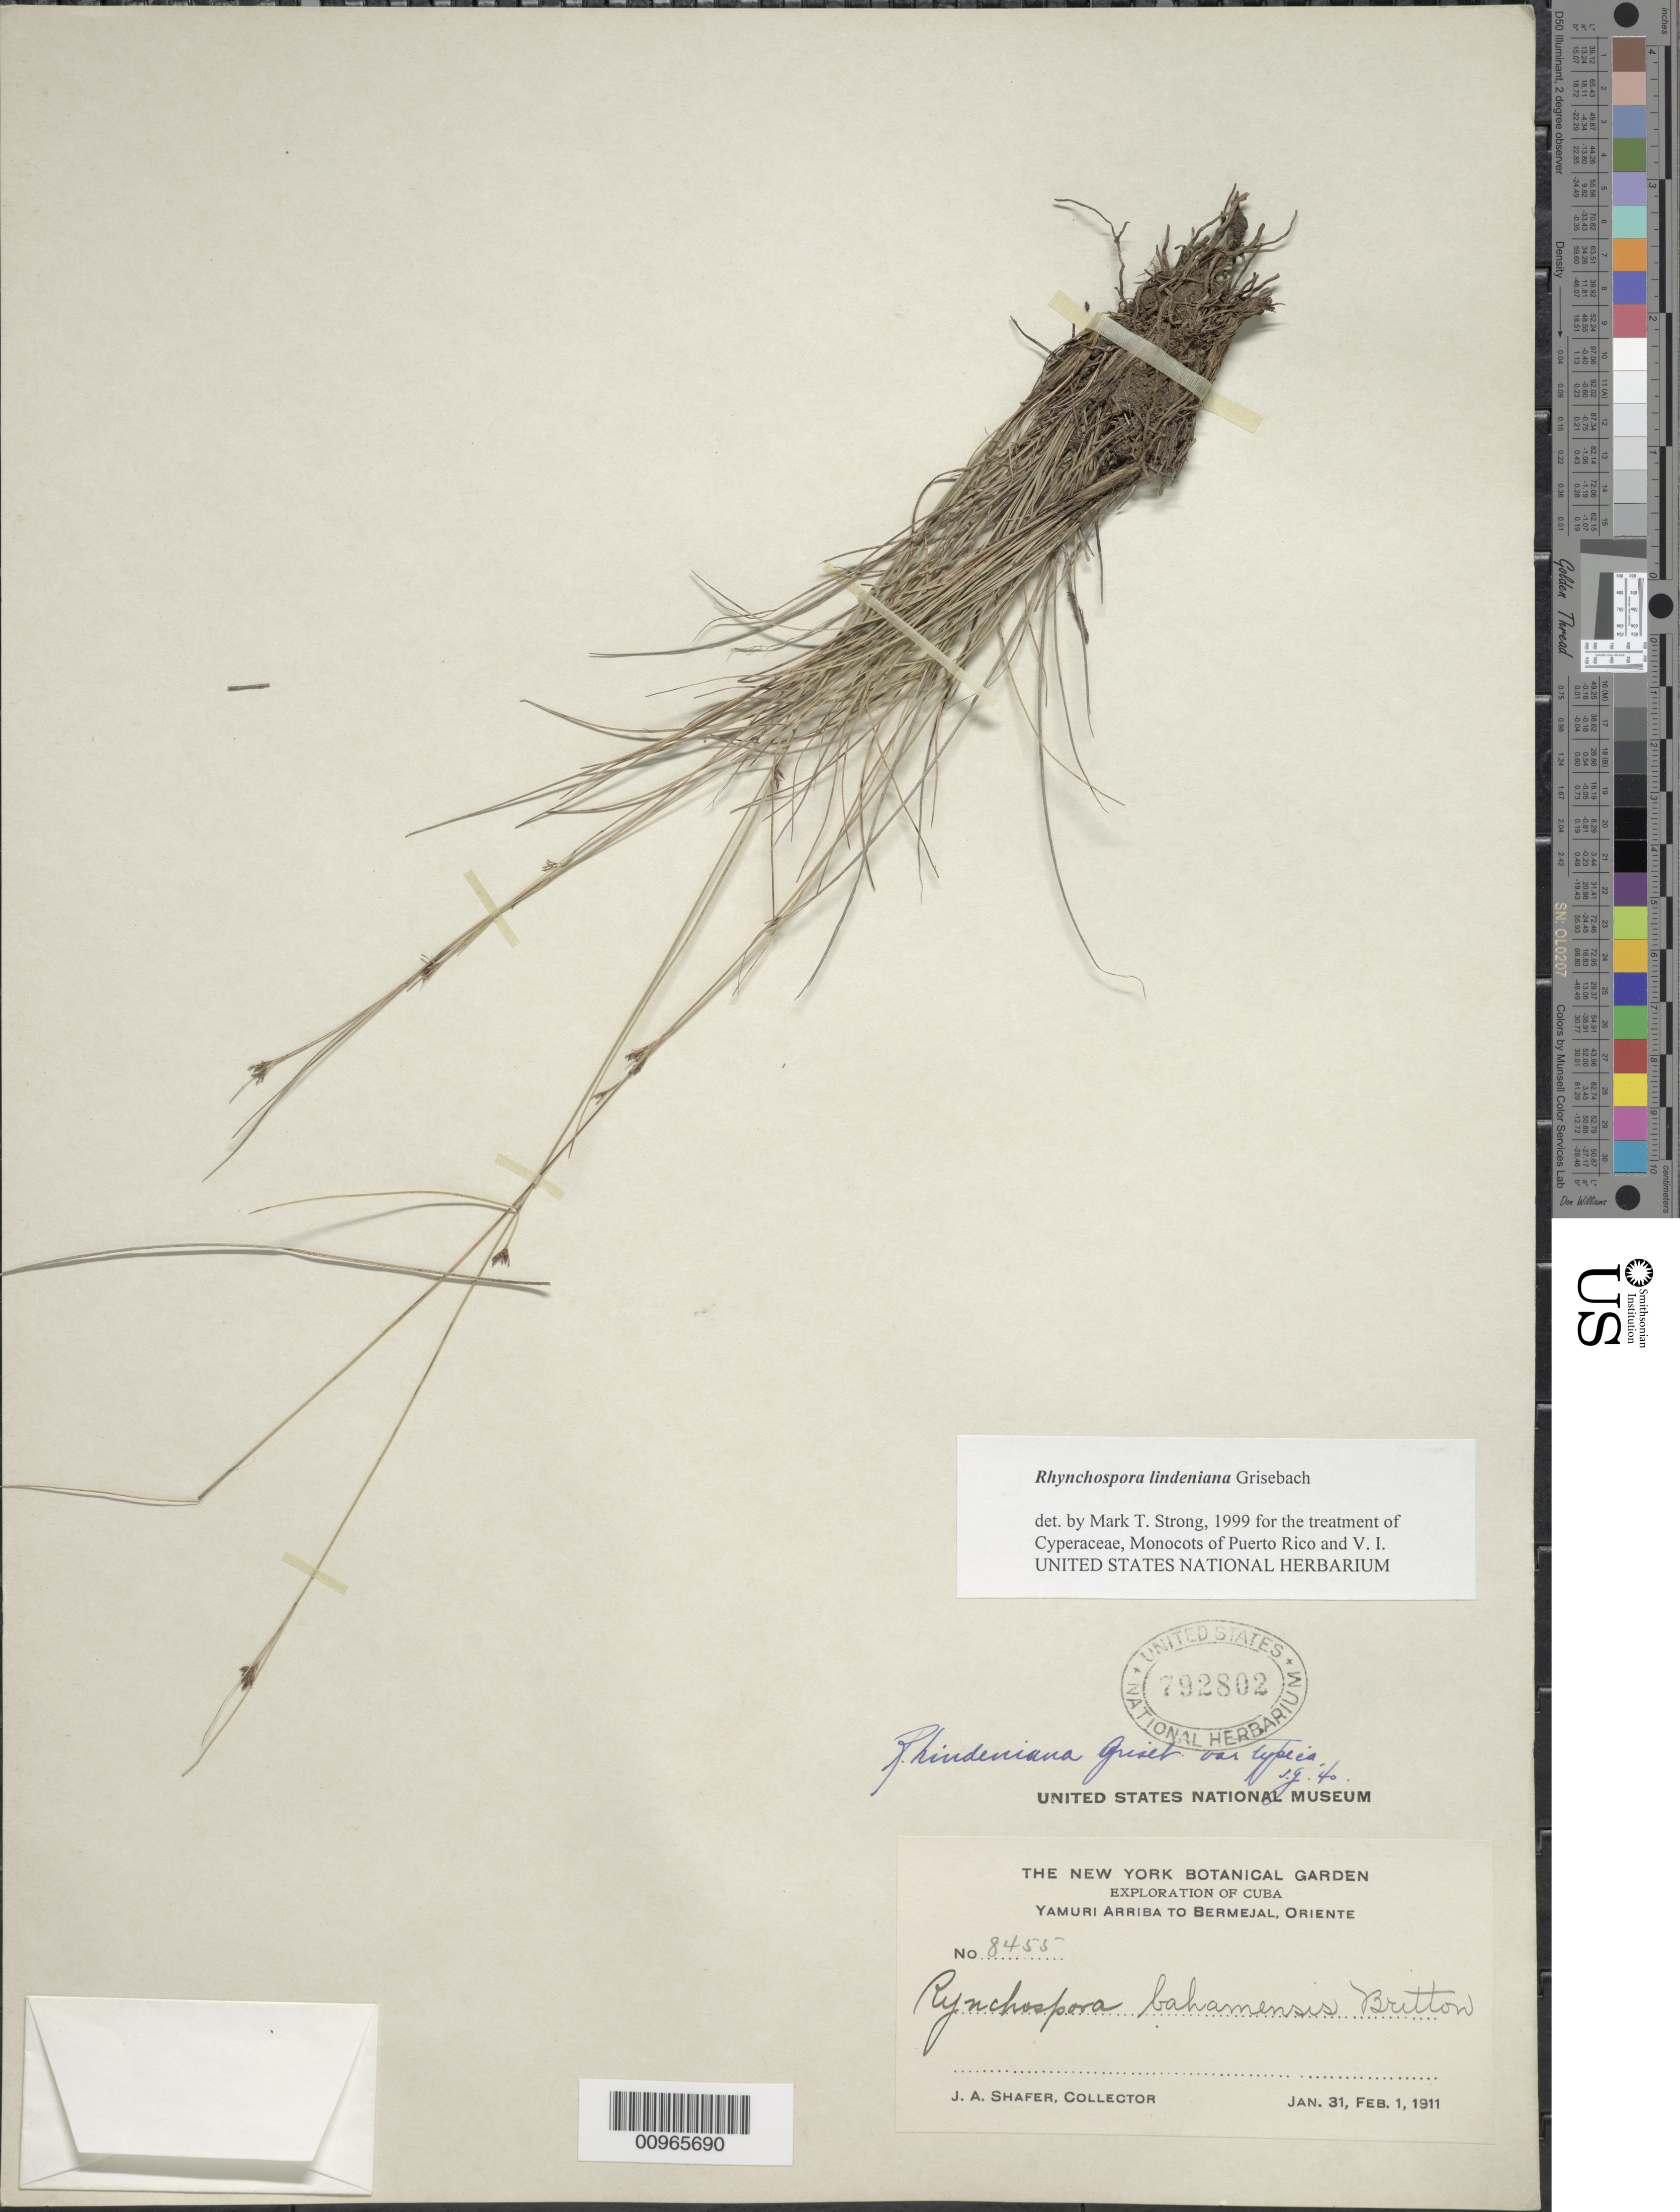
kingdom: Plantae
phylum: Tracheophyta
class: Liliopsida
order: Poales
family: Cyperaceae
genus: Rhynchospora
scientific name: Rhynchospora lindeniana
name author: Griseb.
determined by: Strong, M. T., (US), Smithsonian Institution - National Museum of Natural History (UNITED STATES)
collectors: J. A. Shafer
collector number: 8455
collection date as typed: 31 Jan 1911 to 01 Feb 1911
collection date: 1911-01-31/1911-02-01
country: Cuba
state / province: Oriente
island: Cuba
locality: Yamuri Arriba to Bermejal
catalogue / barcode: US 792802